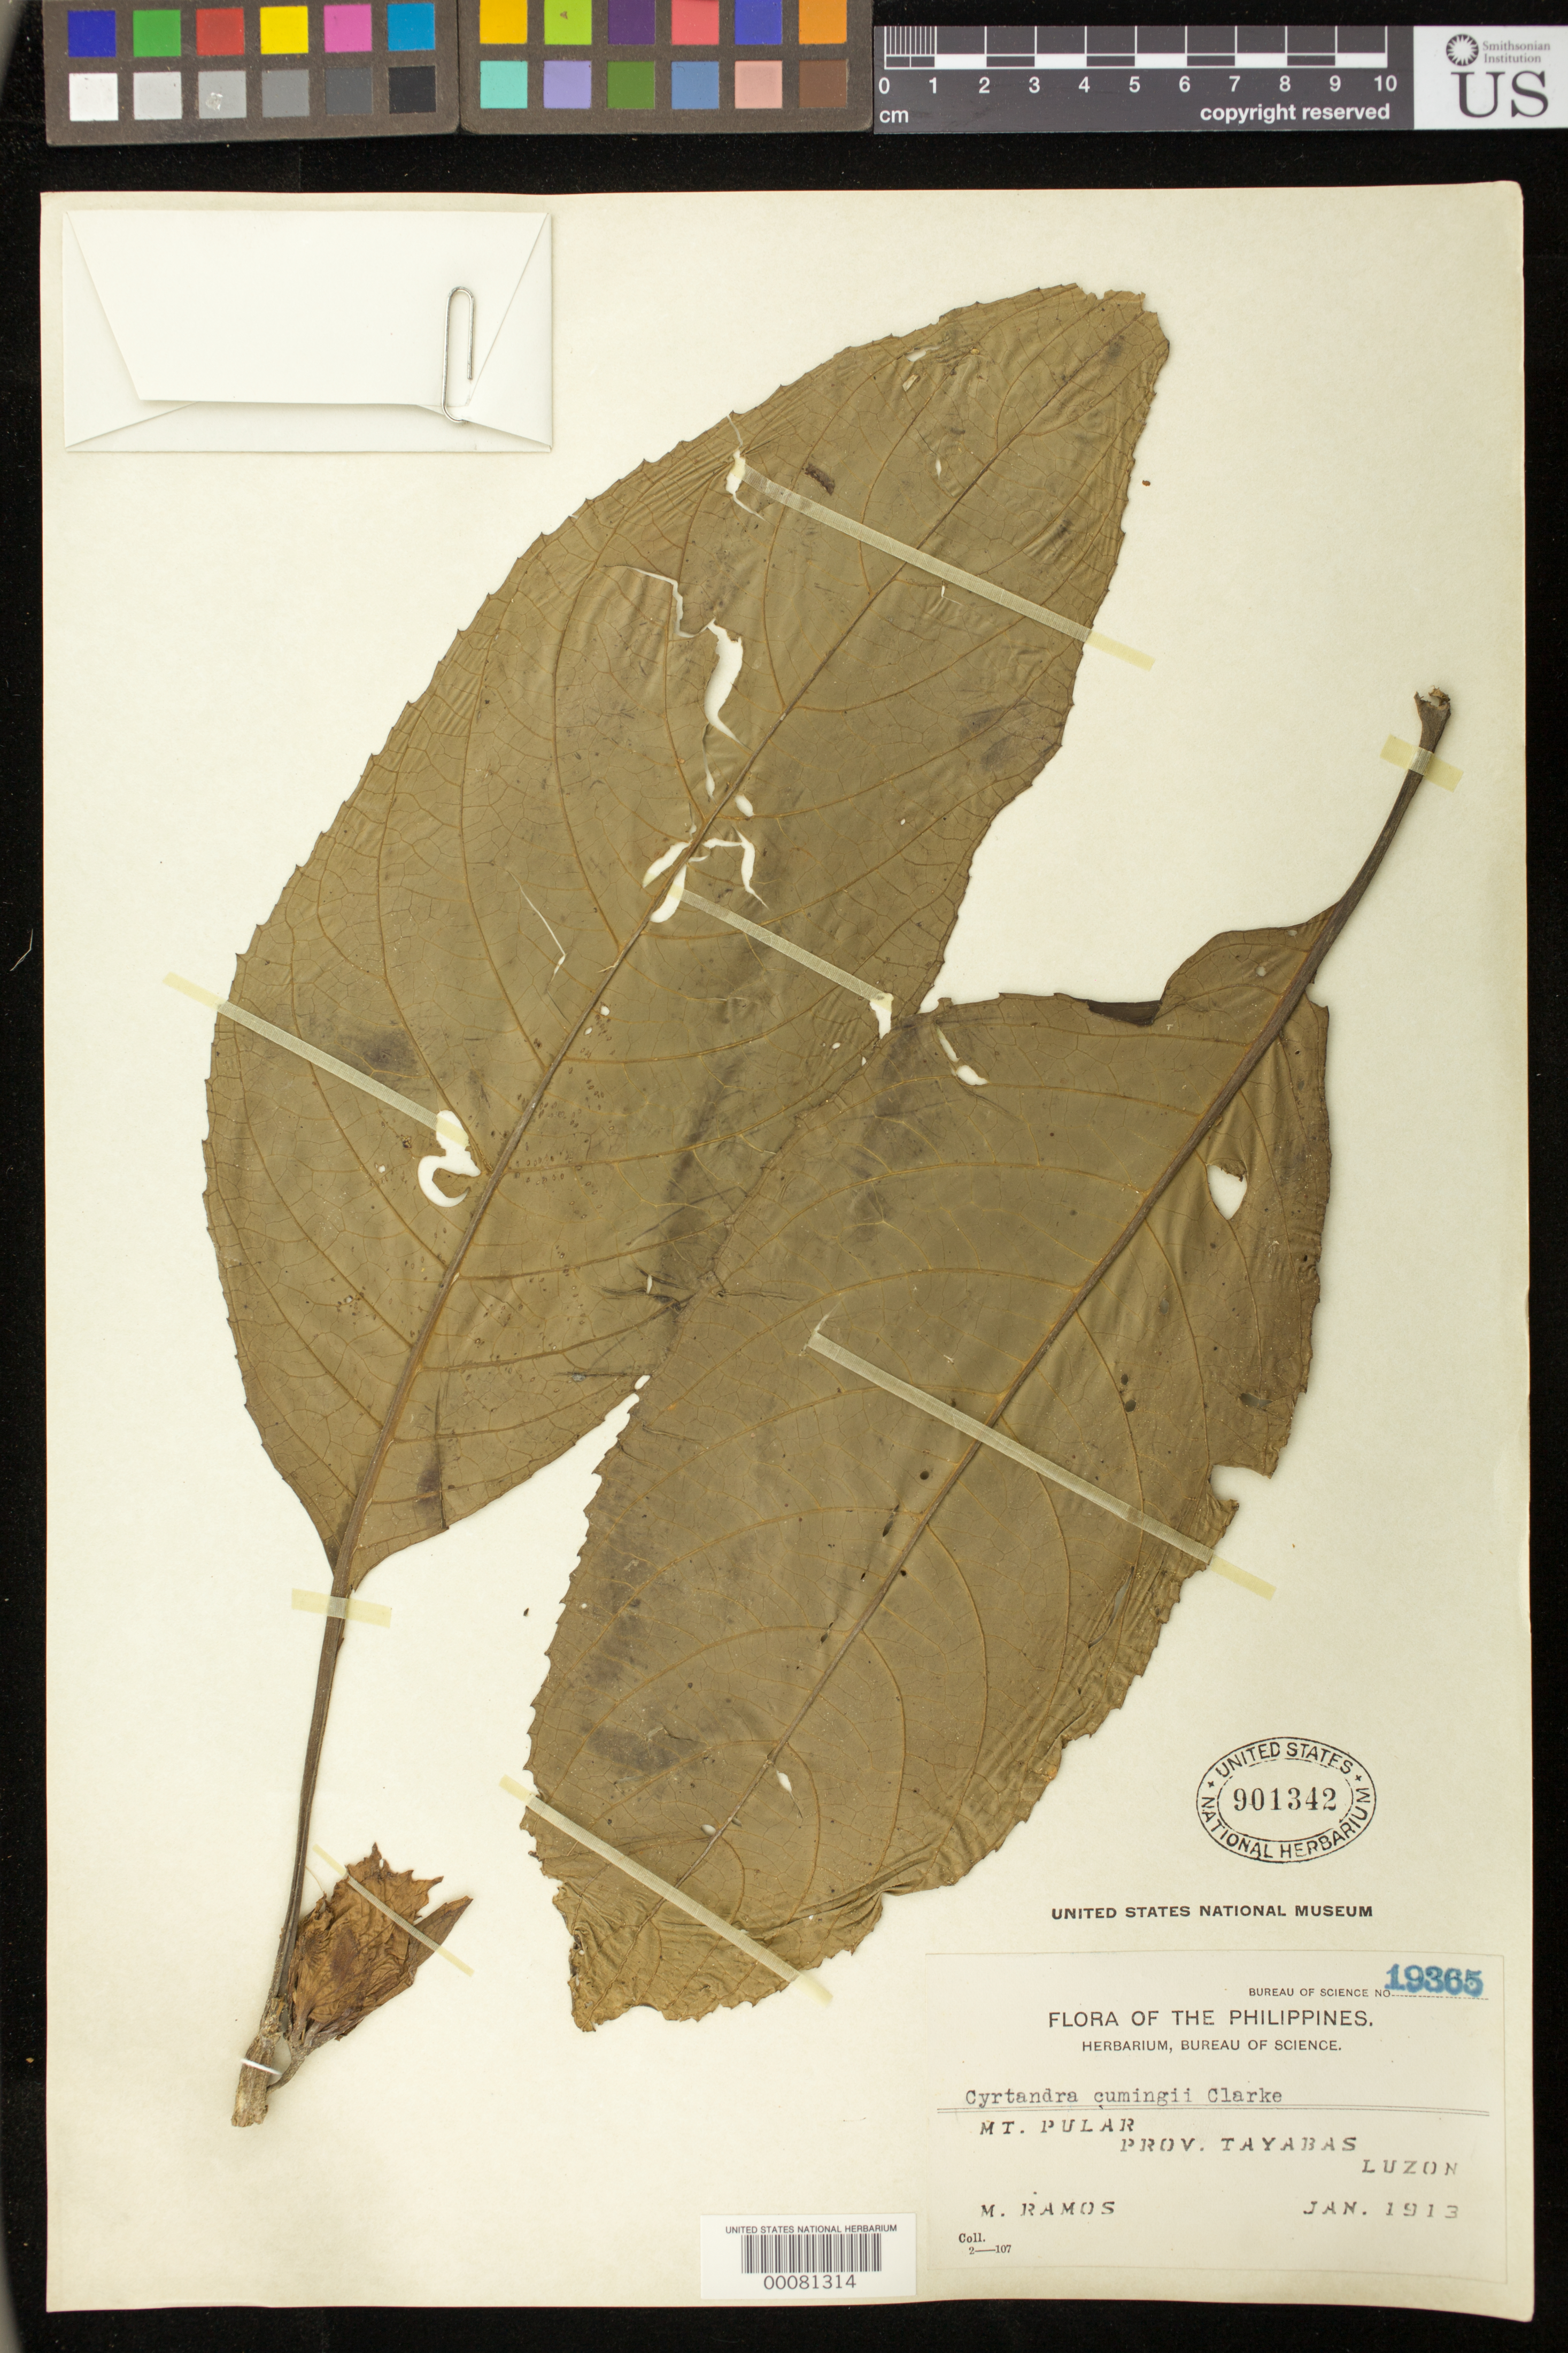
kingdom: Plantae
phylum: Tracheophyta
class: Magnoliopsida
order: Lamiales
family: Gesneriaceae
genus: Cyrtandra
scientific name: Cyrtandra cumingii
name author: C.B. Clarke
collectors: M. Ramos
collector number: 19365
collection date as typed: Jan 1913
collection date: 1913-01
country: Philippines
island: Luzon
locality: Tayabas, Mt pular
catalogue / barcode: US 901342